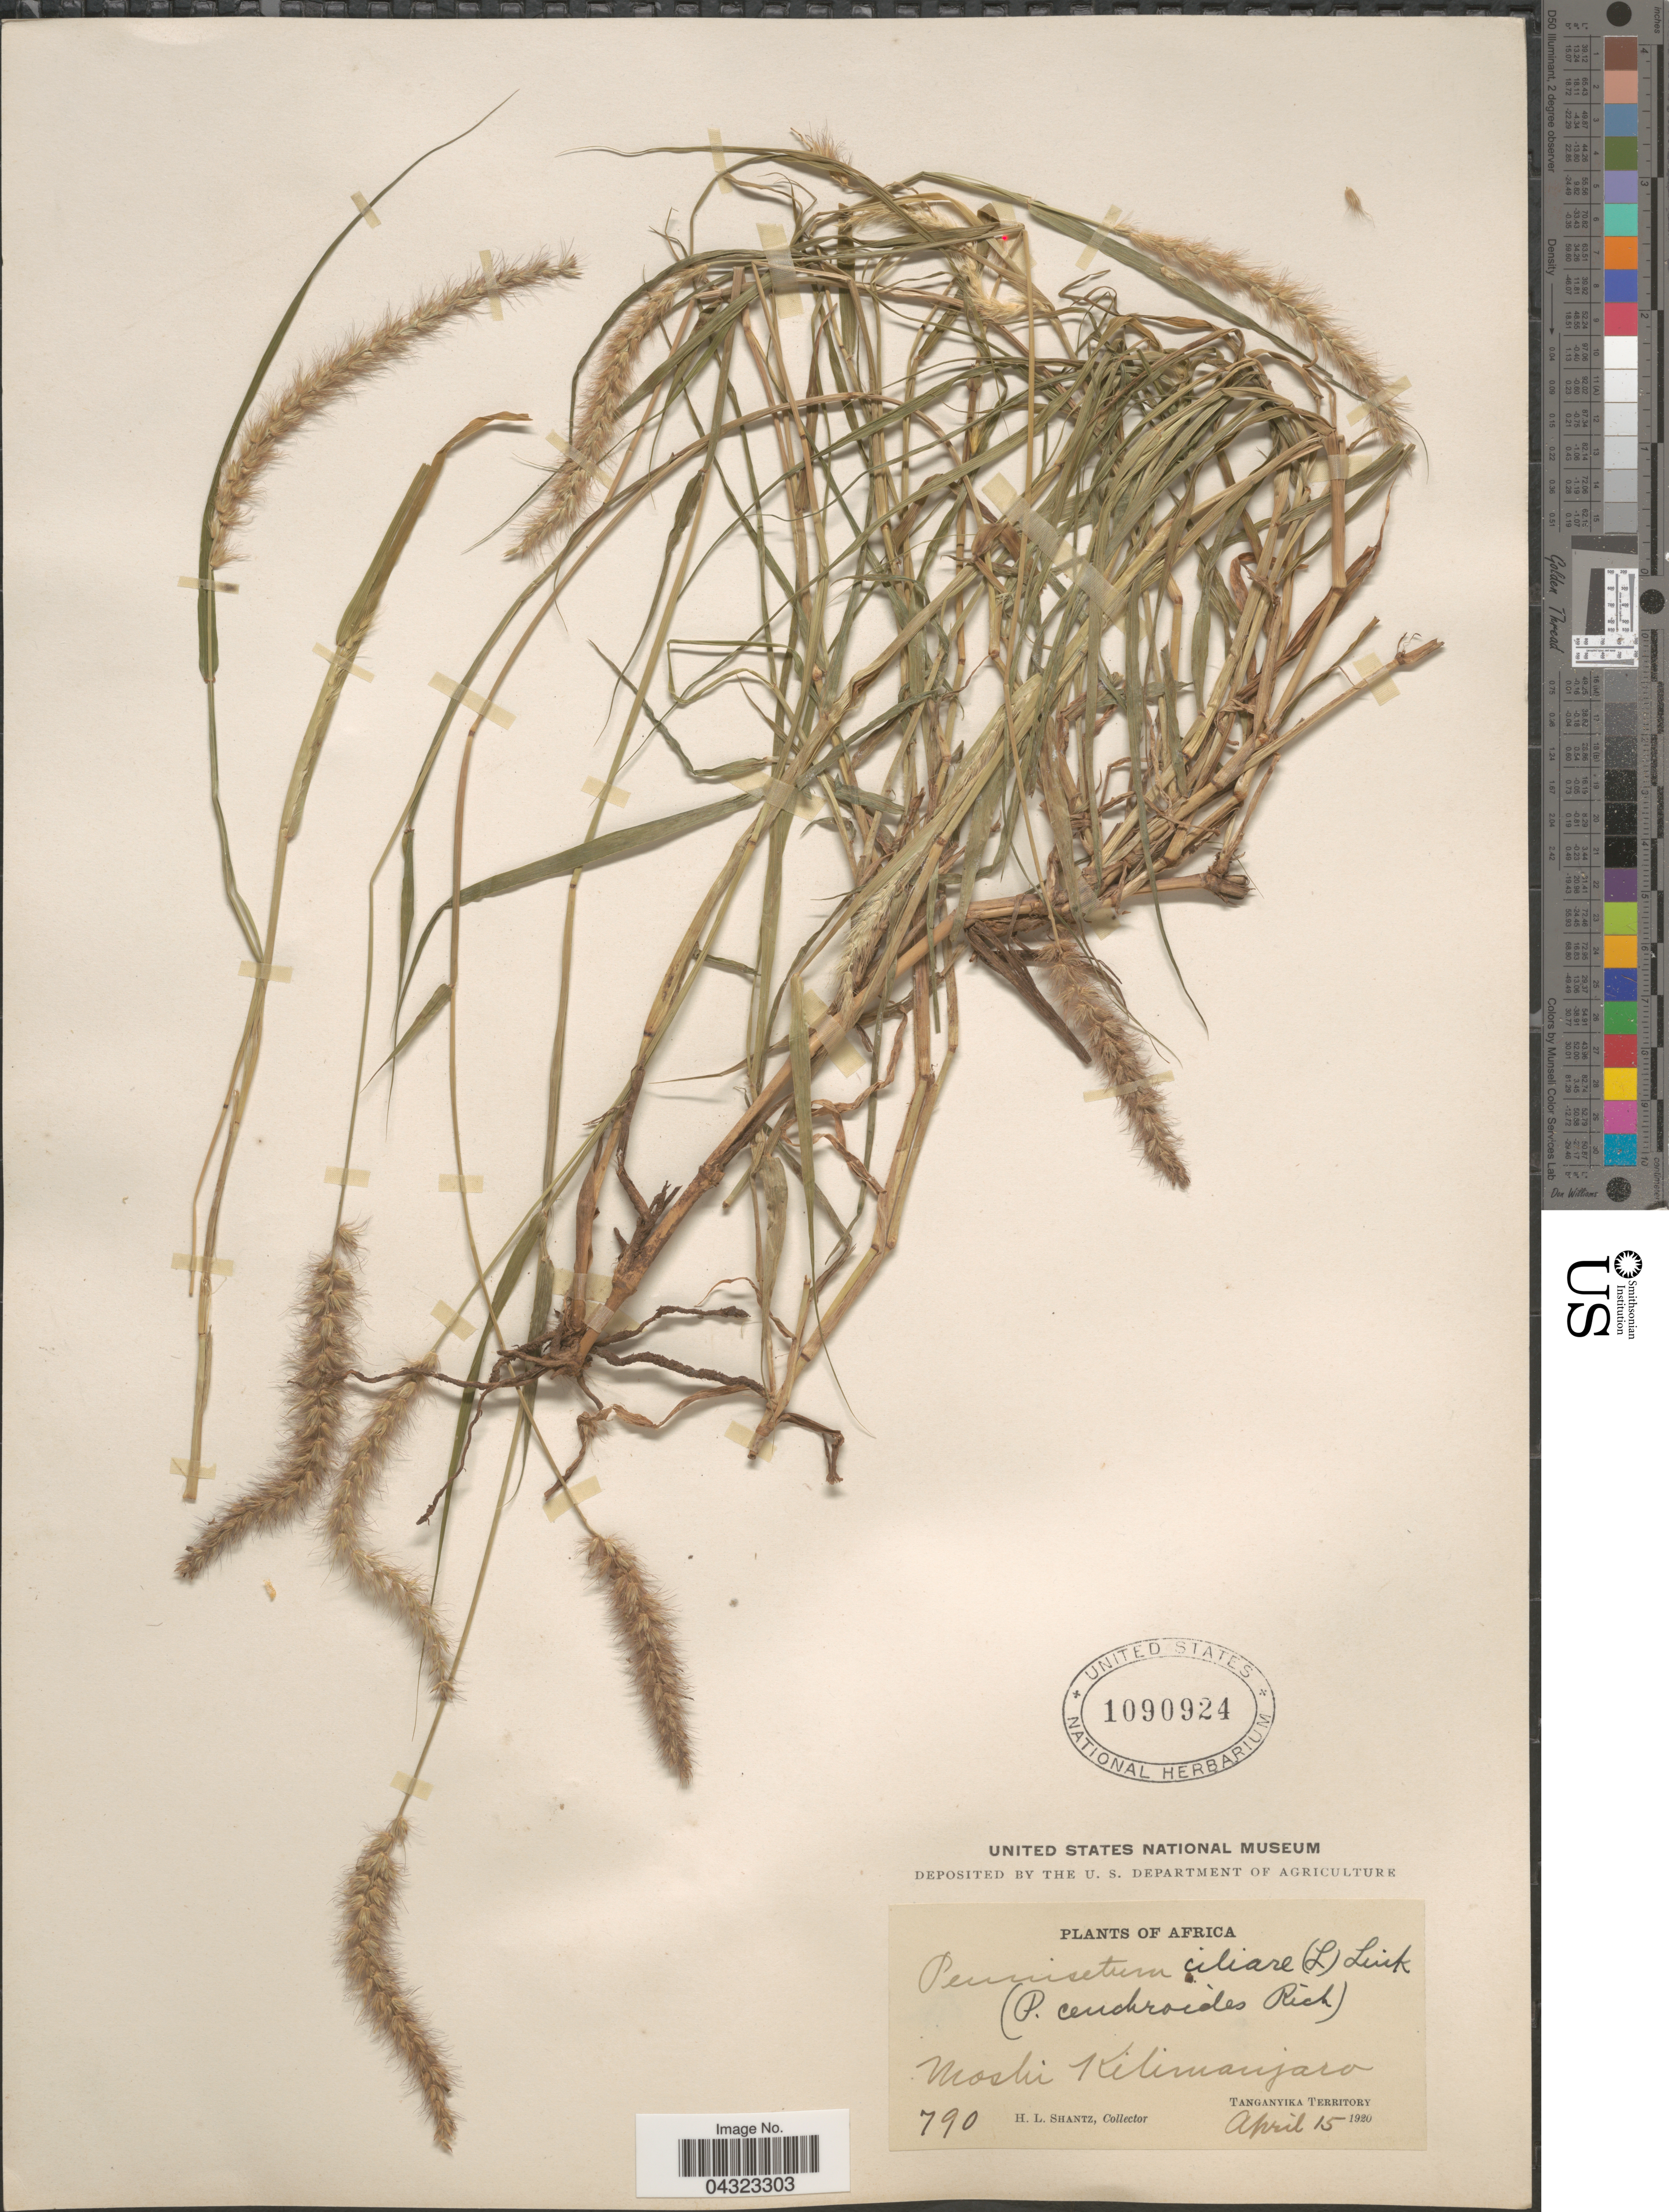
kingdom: Plantae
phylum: Tracheophyta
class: Liliopsida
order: Poales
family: Poaceae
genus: Cenchrus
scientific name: Cenchrus ciliaris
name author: L.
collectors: H. Shantz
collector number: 790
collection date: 1920-04-15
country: Tanzania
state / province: Kilimanjaro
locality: Moshi Kilimanjaro. Tanganyika Territory.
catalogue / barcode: US 1090924